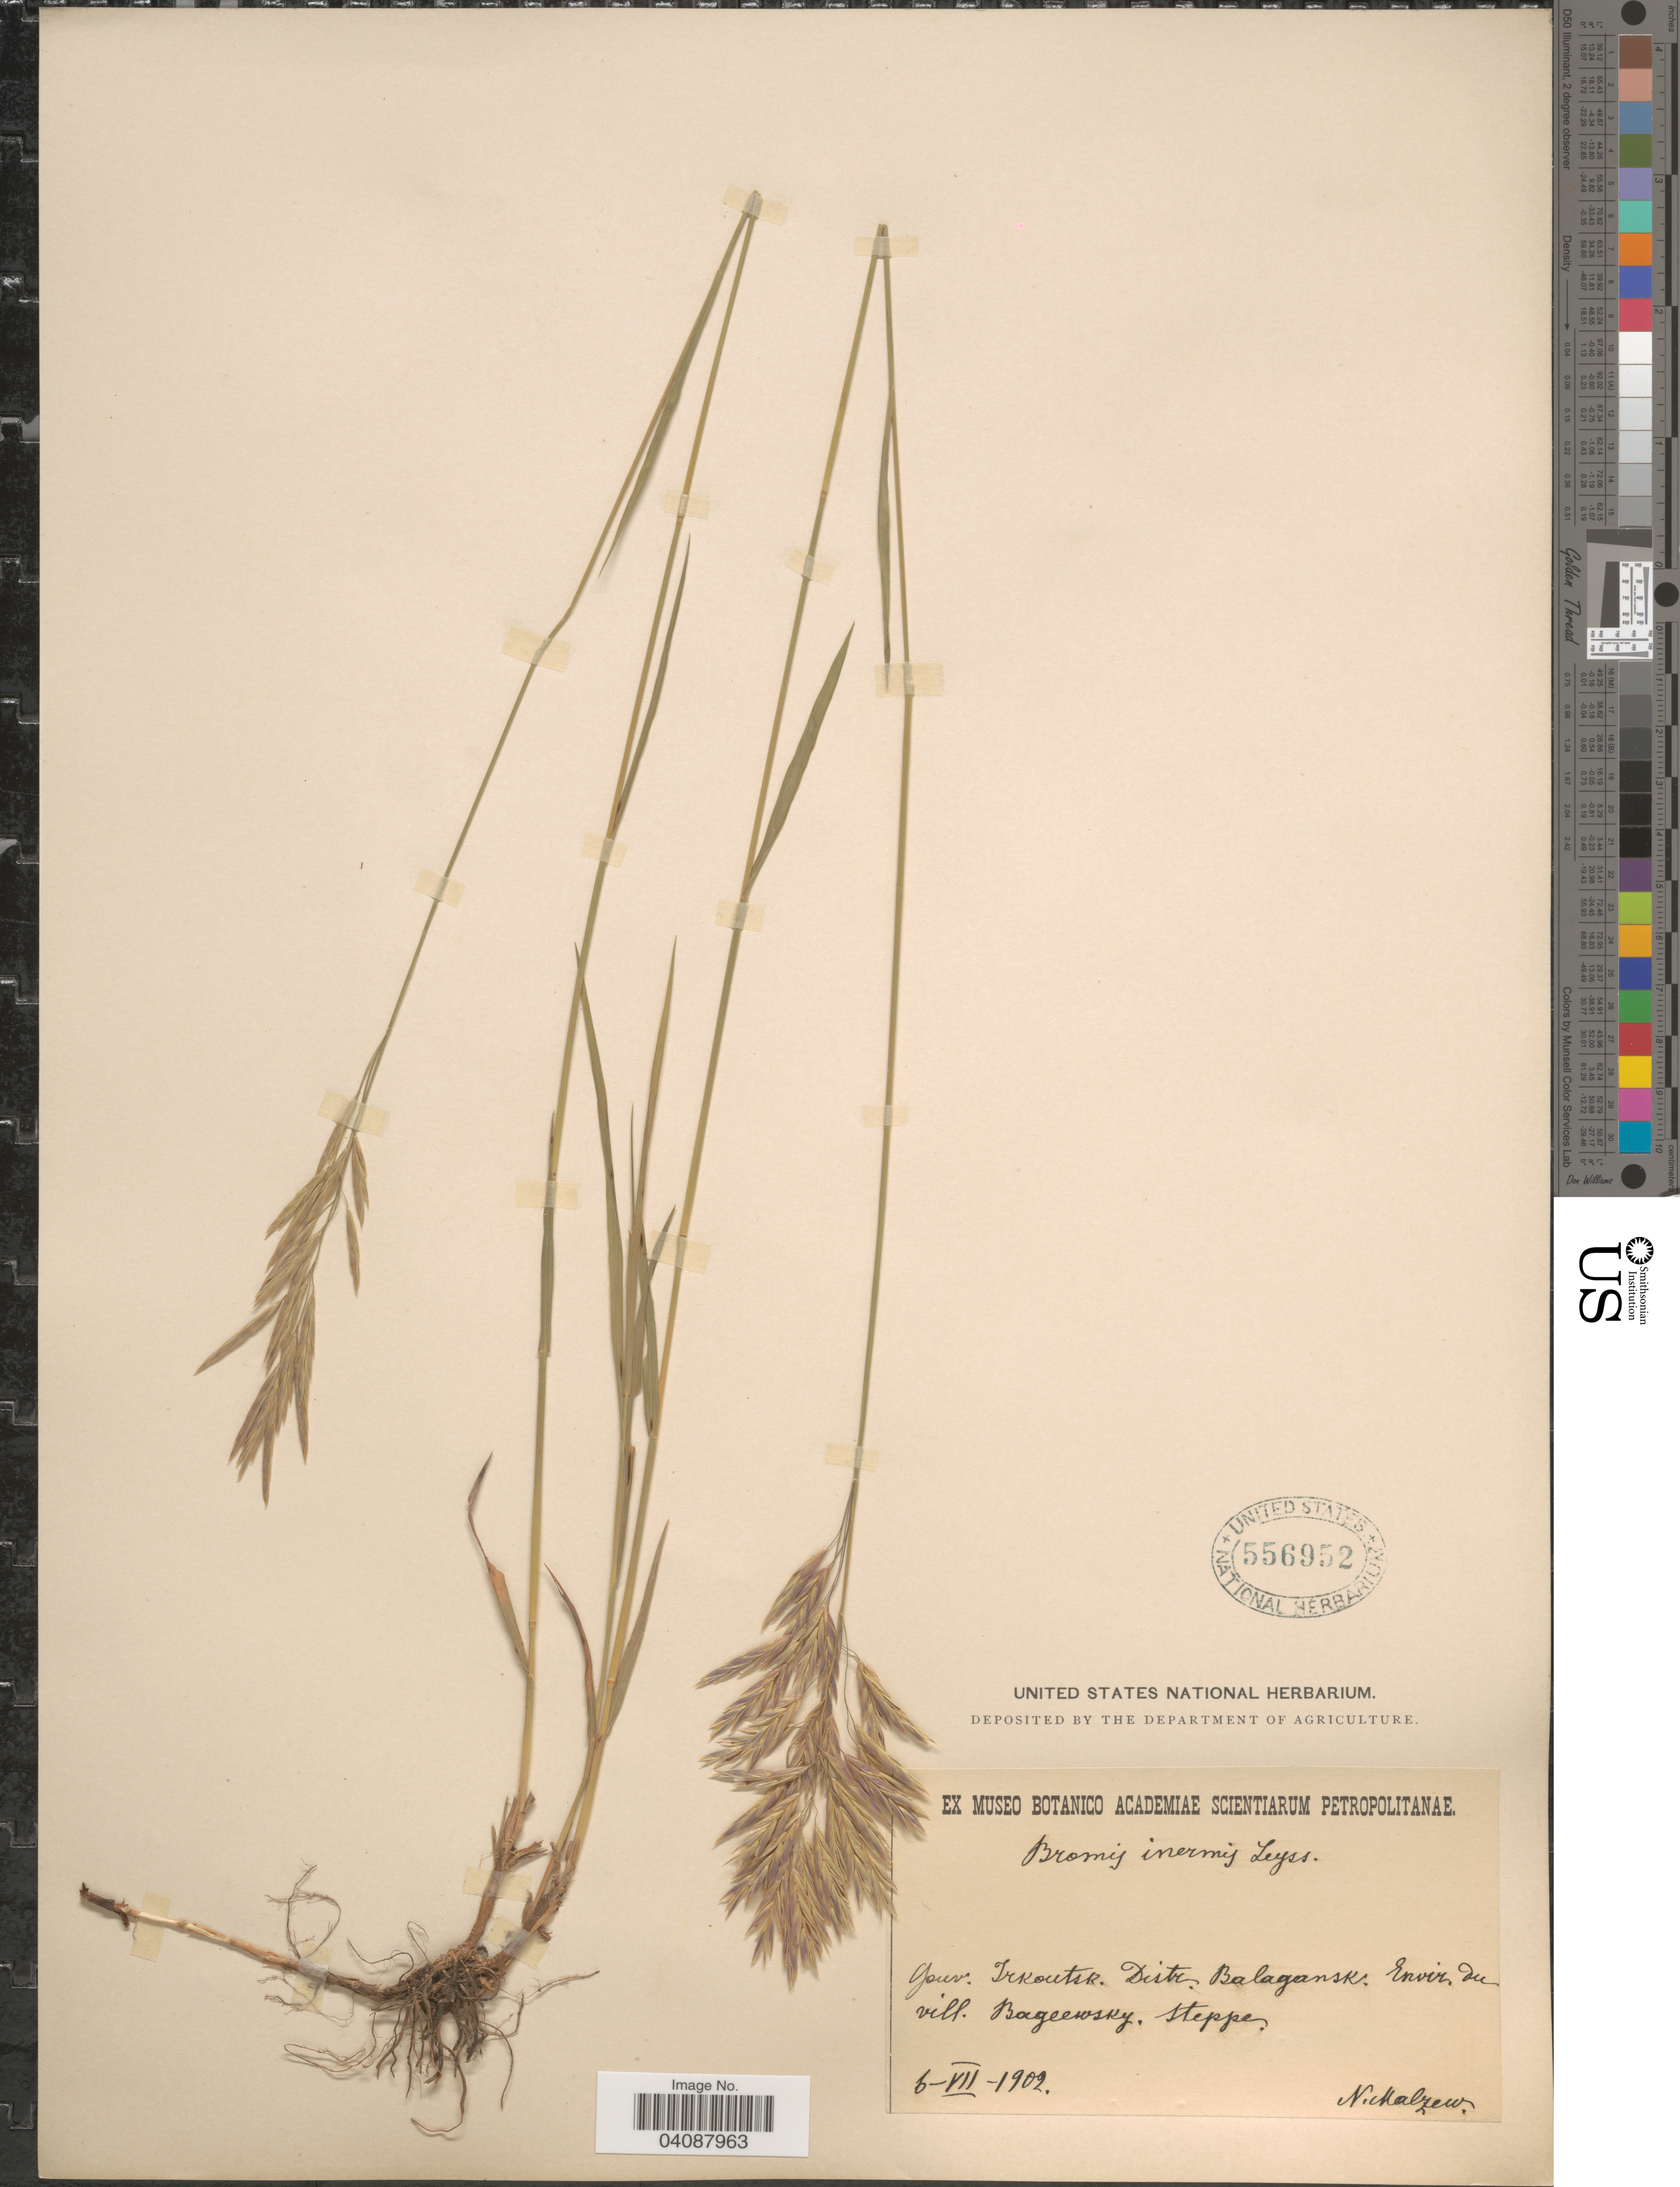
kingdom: Plantae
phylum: Tracheophyta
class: Liliopsida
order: Poales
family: Poaceae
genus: Bromus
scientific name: Bromus inermis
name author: Leyss.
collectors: Nickalzew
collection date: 1902-07-06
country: Russian Federation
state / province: Irkutsk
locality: Gouv. Irkoutsk. Distr Balagansk. Envir. du vill. Bageewsky. Steppe.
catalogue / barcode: US 556952